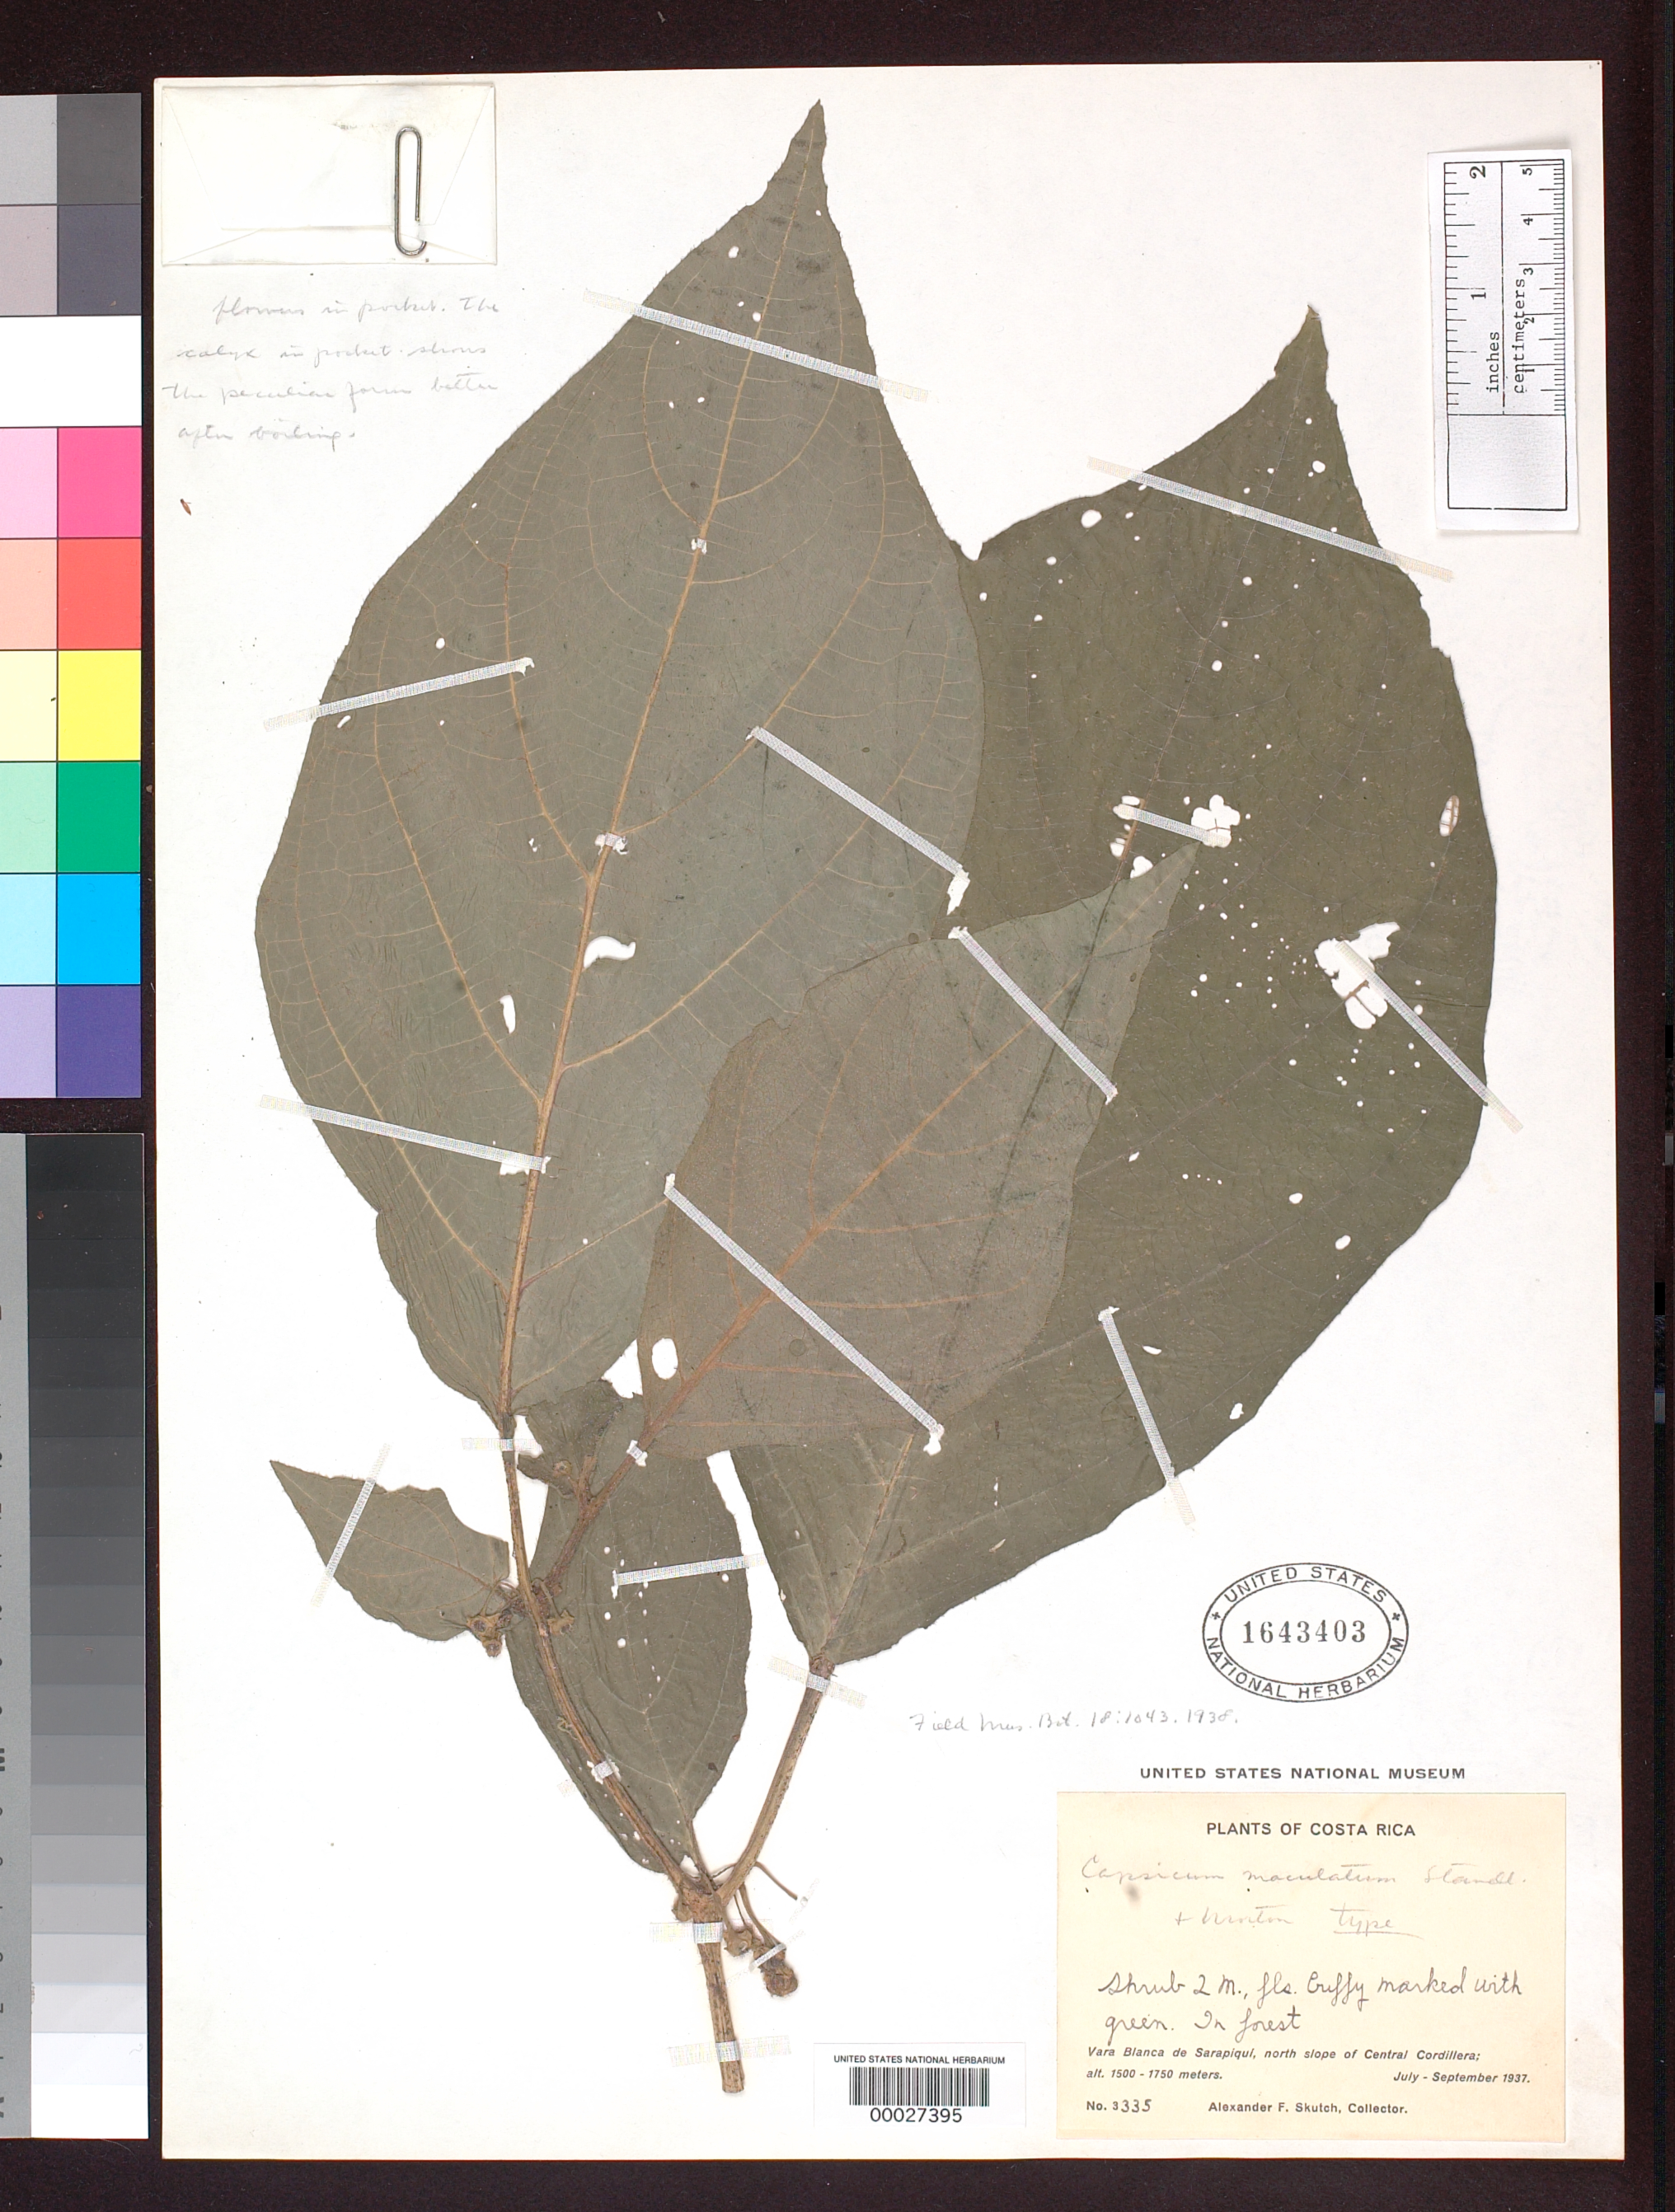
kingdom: Plantae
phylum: Tracheophyta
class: Magnoliopsida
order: Solanales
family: Solanaceae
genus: Capsicum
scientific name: Capsicum maculatum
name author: Standl. & C.V. Morton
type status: Holotype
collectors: A. F. Skutch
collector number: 3335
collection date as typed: Jul 1937 to -- Sep 1937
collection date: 1937-07/1937-09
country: Costa Rica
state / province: Alajuela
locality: Vara Blanca de Sarapiqui, N slope of central cordillera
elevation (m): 1500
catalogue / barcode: US 1643403